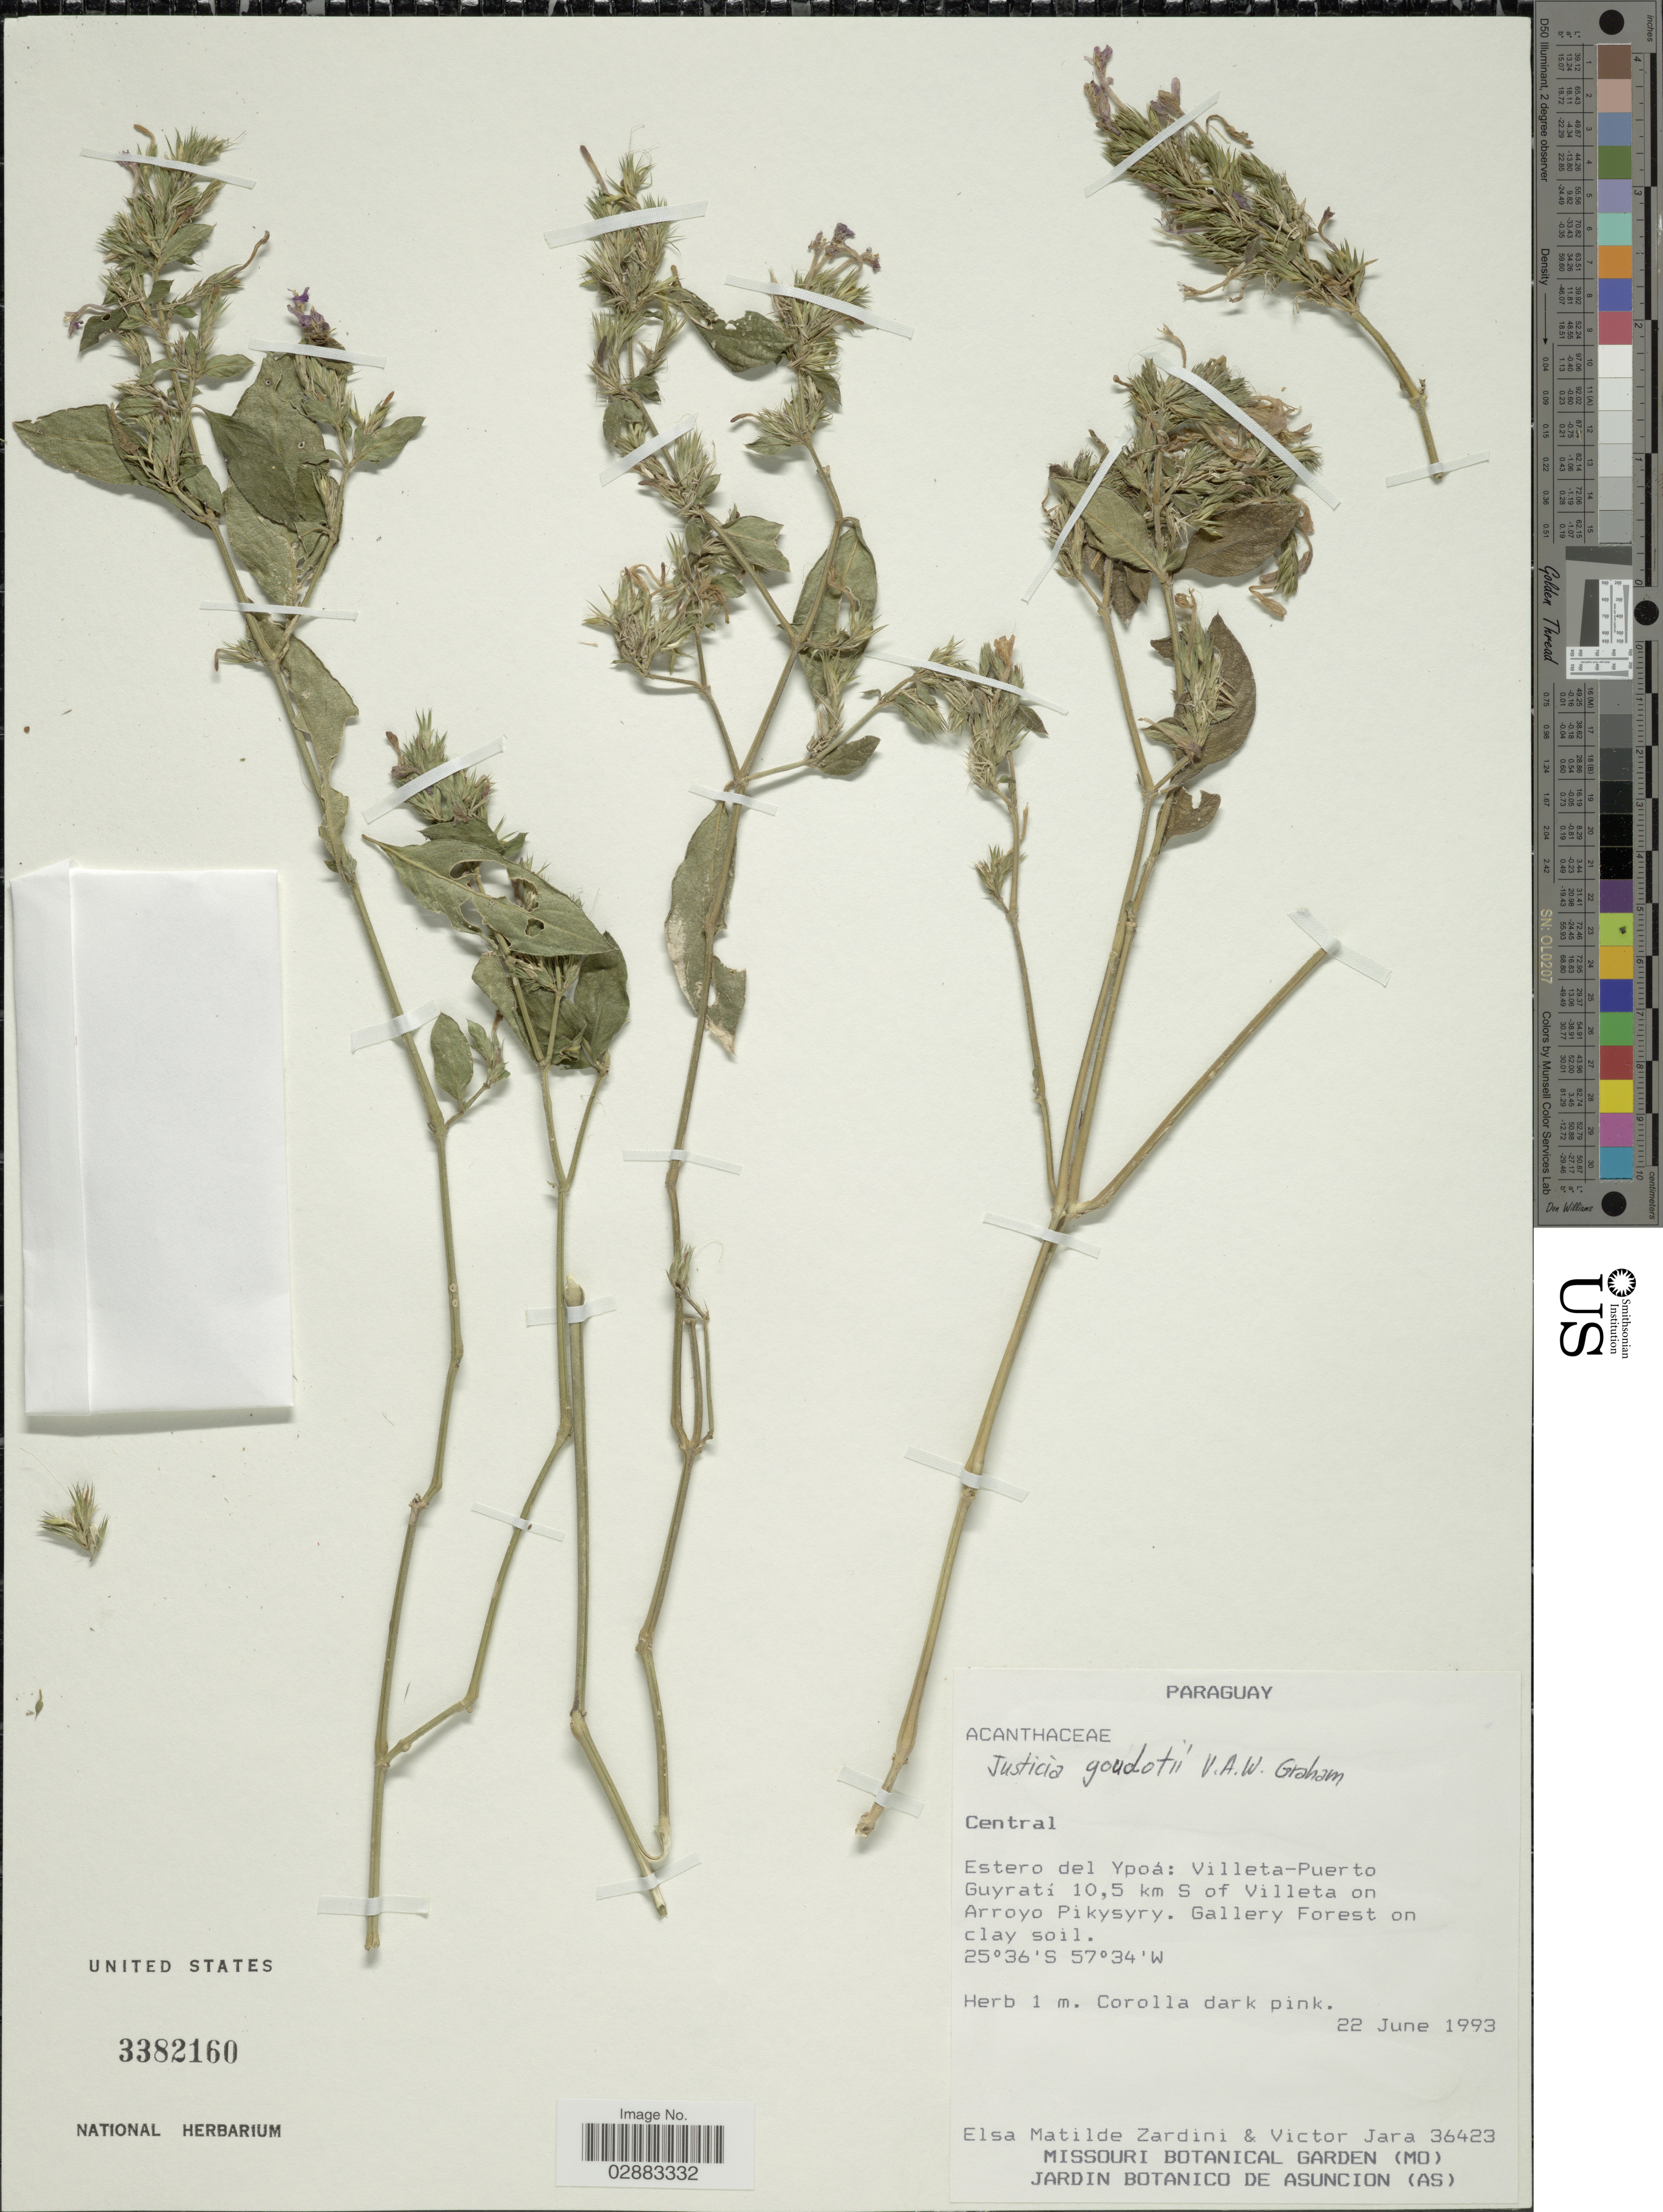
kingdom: Plantae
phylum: Tracheophyta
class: Magnoliopsida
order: Lamiales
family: Acanthaceae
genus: Justicia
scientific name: Justicia goudotii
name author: V.A.W. Graham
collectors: E. M. Zardini & V. Jara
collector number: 36423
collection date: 1993-06-22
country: Paraguay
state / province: Central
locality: Estero del Ypoá: Villeta-Puerto. Guyratí 10,5 km S of Villeta on Arroyo Pikysyry.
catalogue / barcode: US 3382160